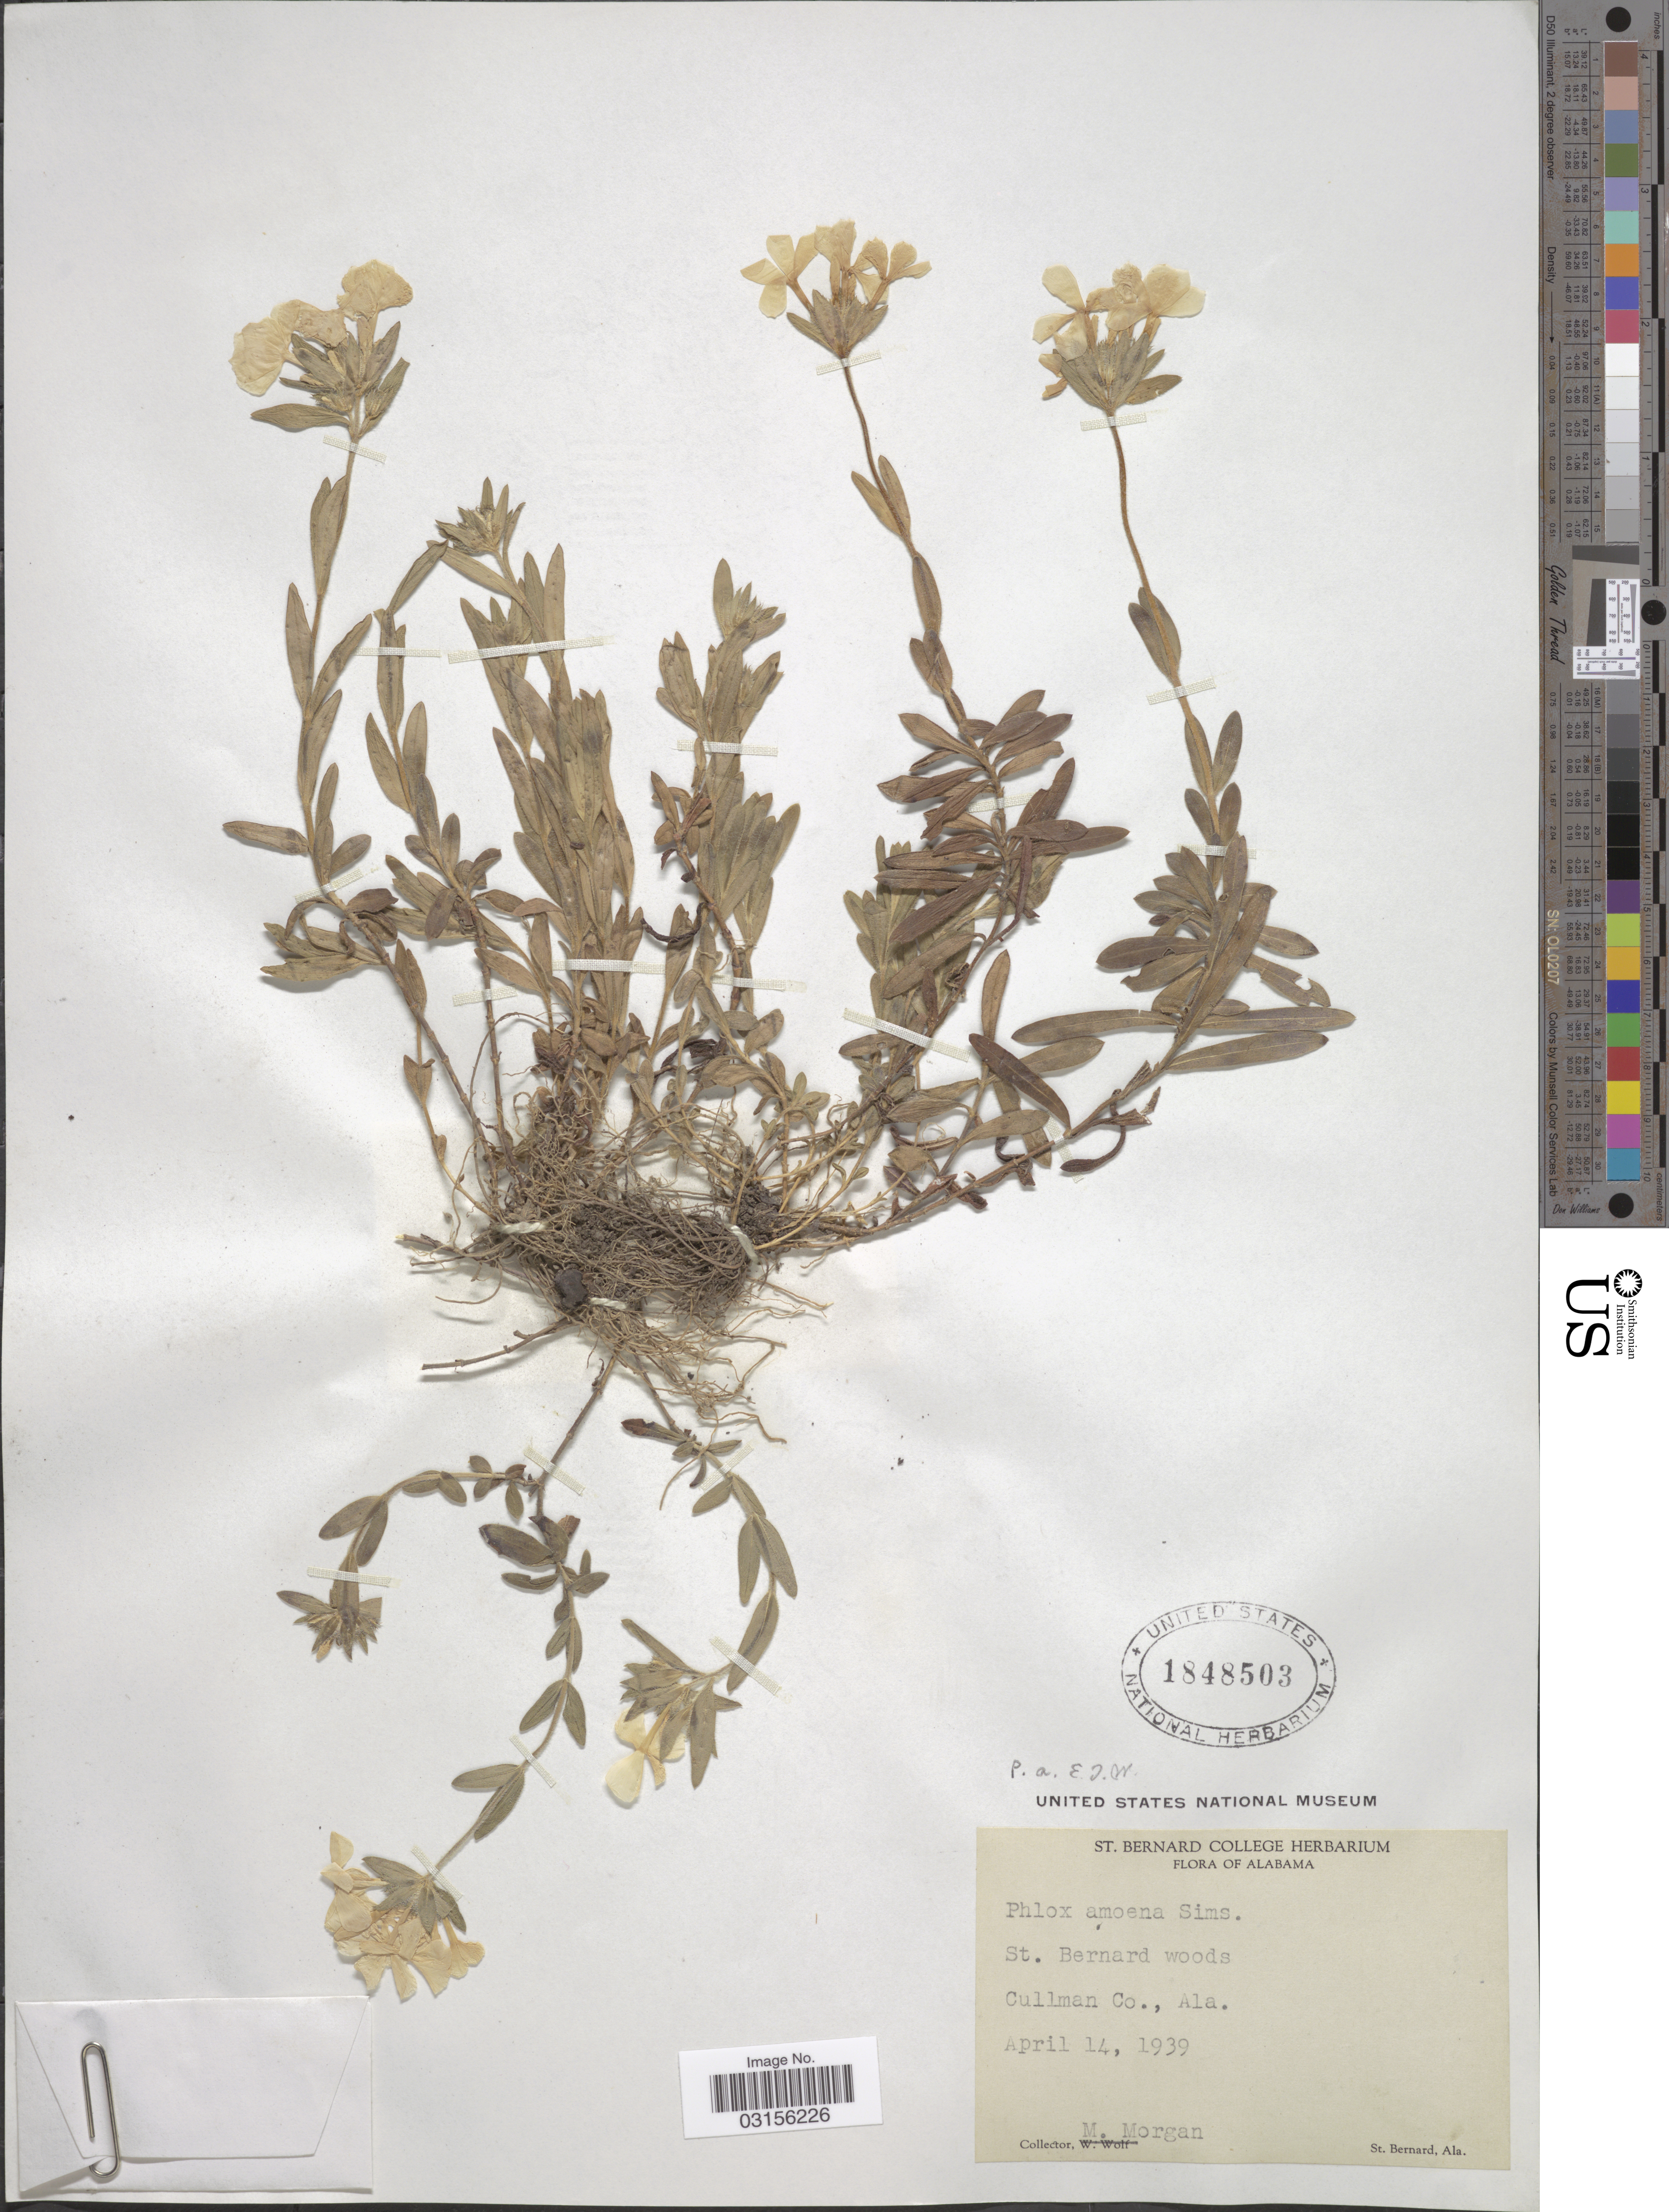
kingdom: Plantae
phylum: Tracheophyta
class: Magnoliopsida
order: Ericales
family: Polemoniaceae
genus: Phlox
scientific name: Phlox amoena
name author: Sims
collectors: M. Morgan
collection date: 1939-04-14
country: United States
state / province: Alabama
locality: St. Bernard woods. Cullman Co.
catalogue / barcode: US 1848503